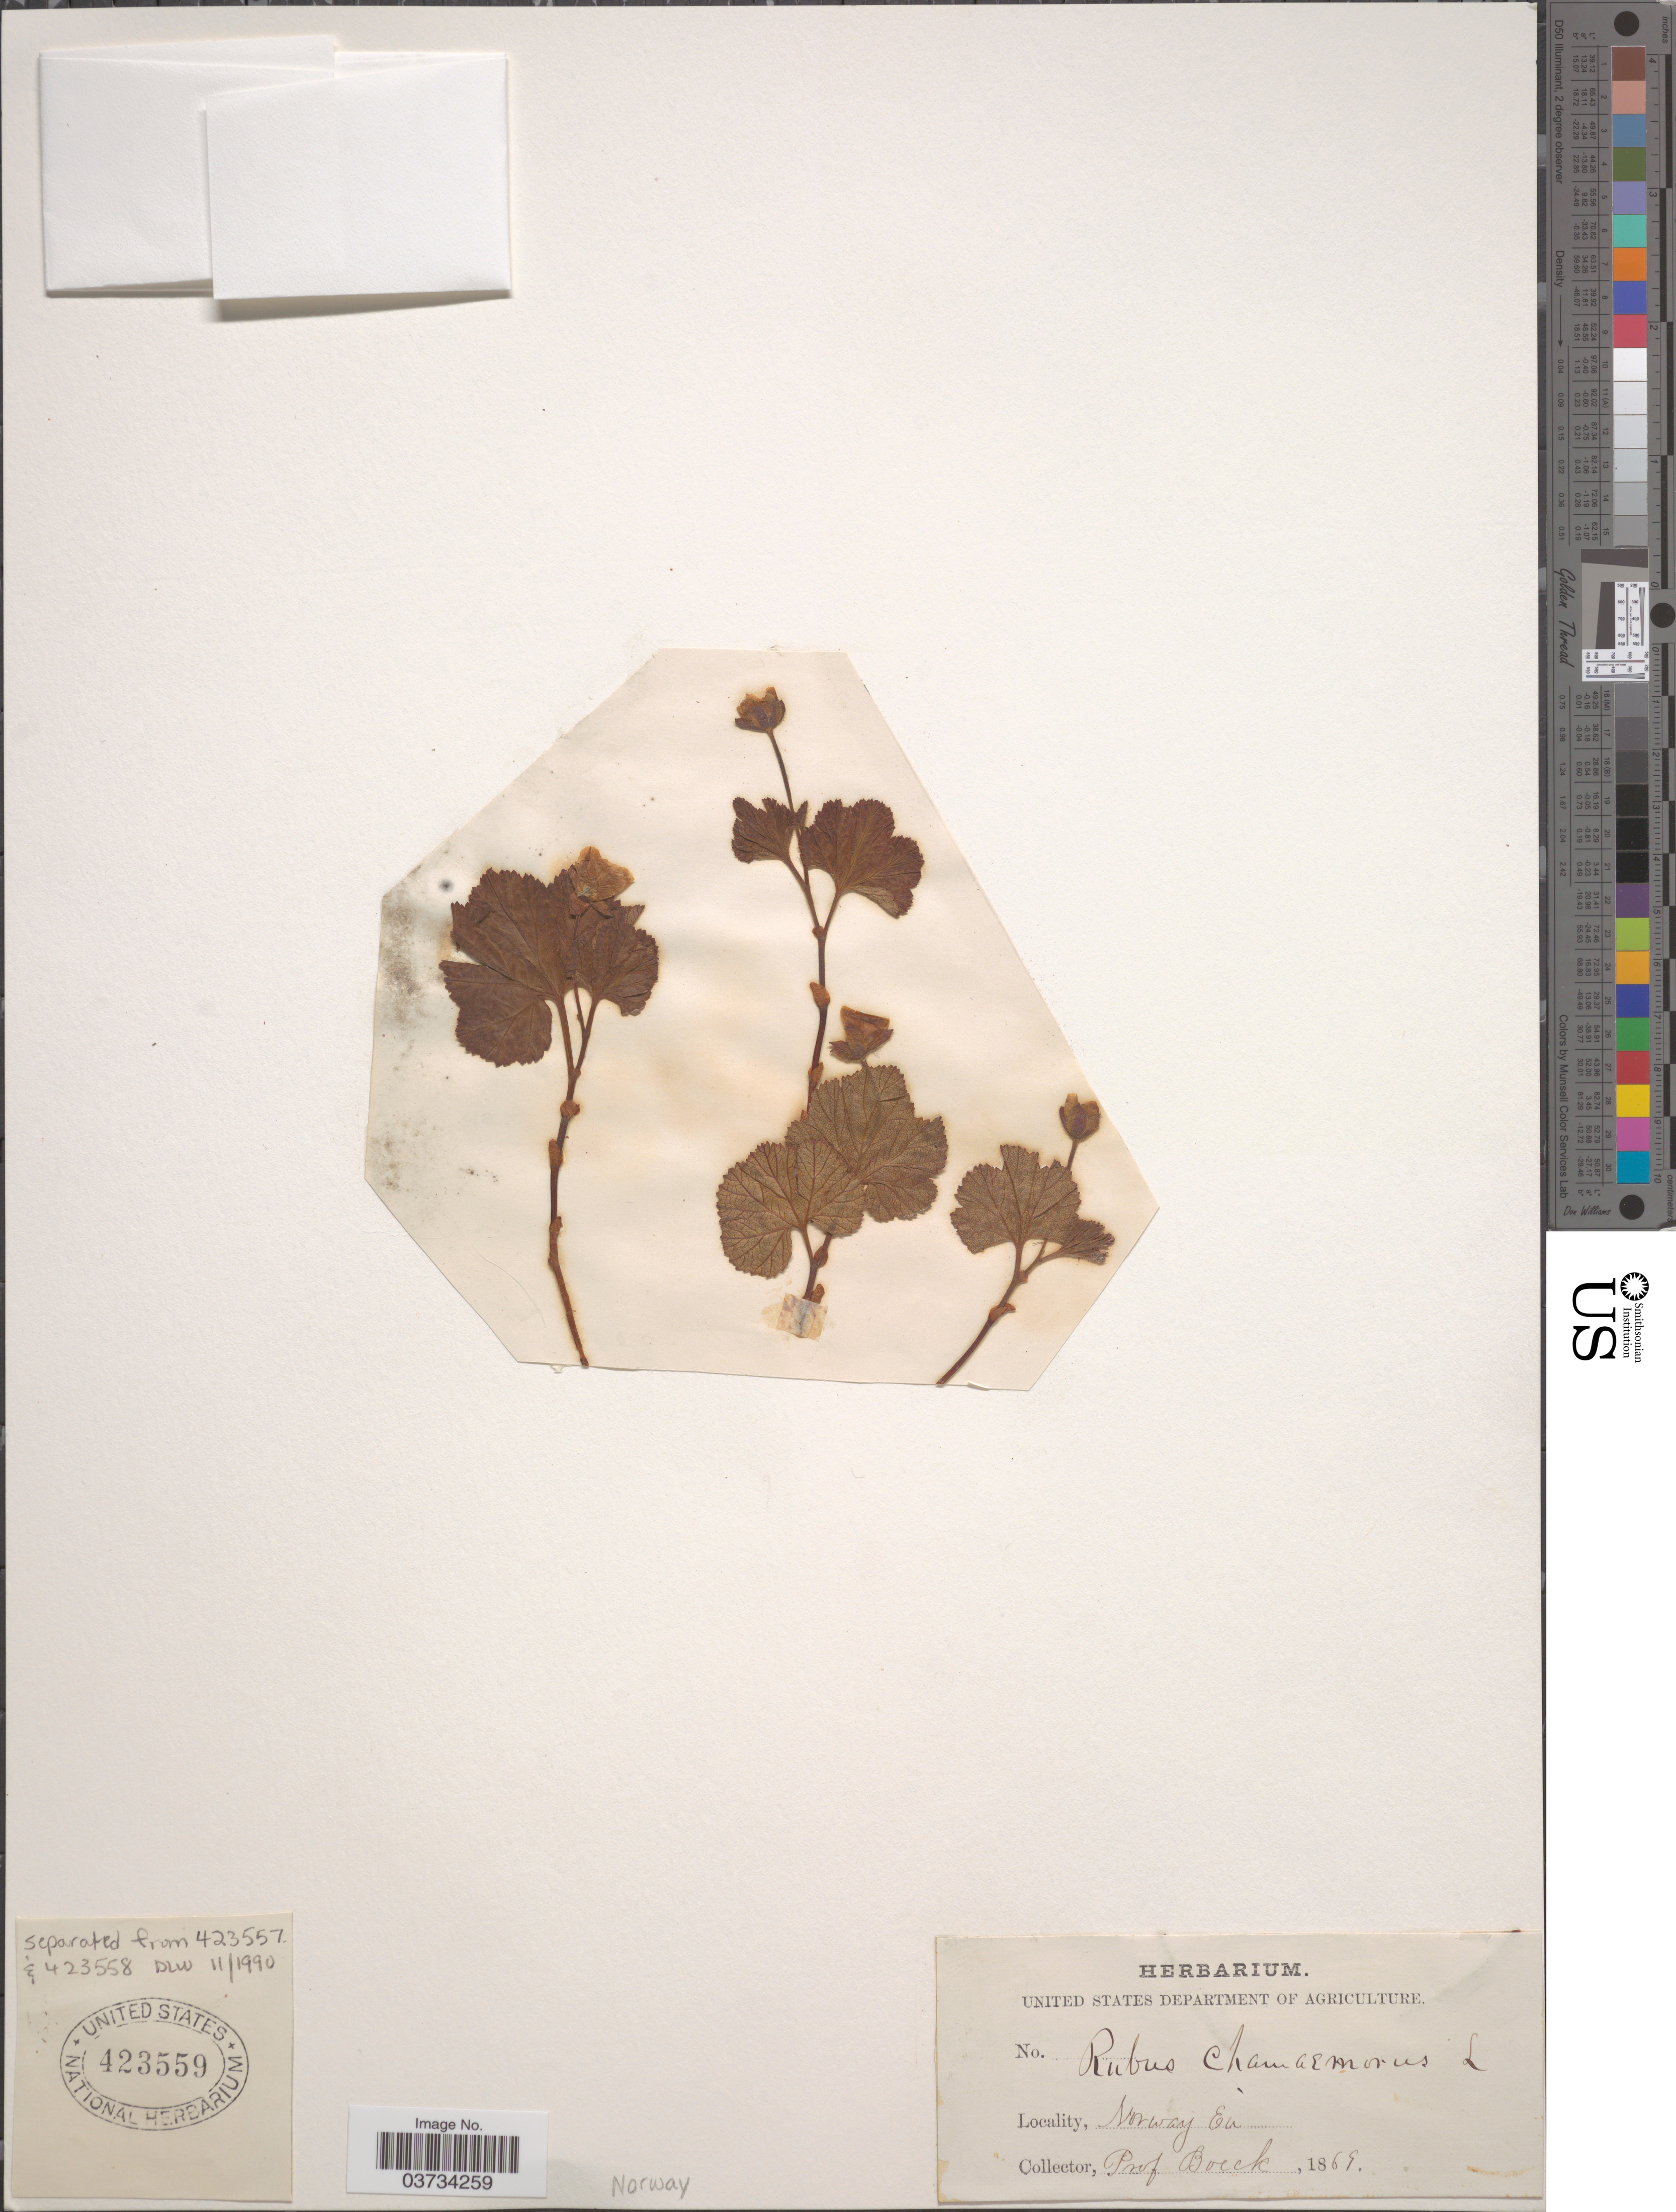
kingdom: Plantae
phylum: Tracheophyta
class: Magnoliopsida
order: Rosales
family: Rosaceae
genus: Rubus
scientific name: Rubus chamaemorus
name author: L.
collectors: P. Boeck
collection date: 1869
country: Norway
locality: Norway Eu.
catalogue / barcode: US 423559